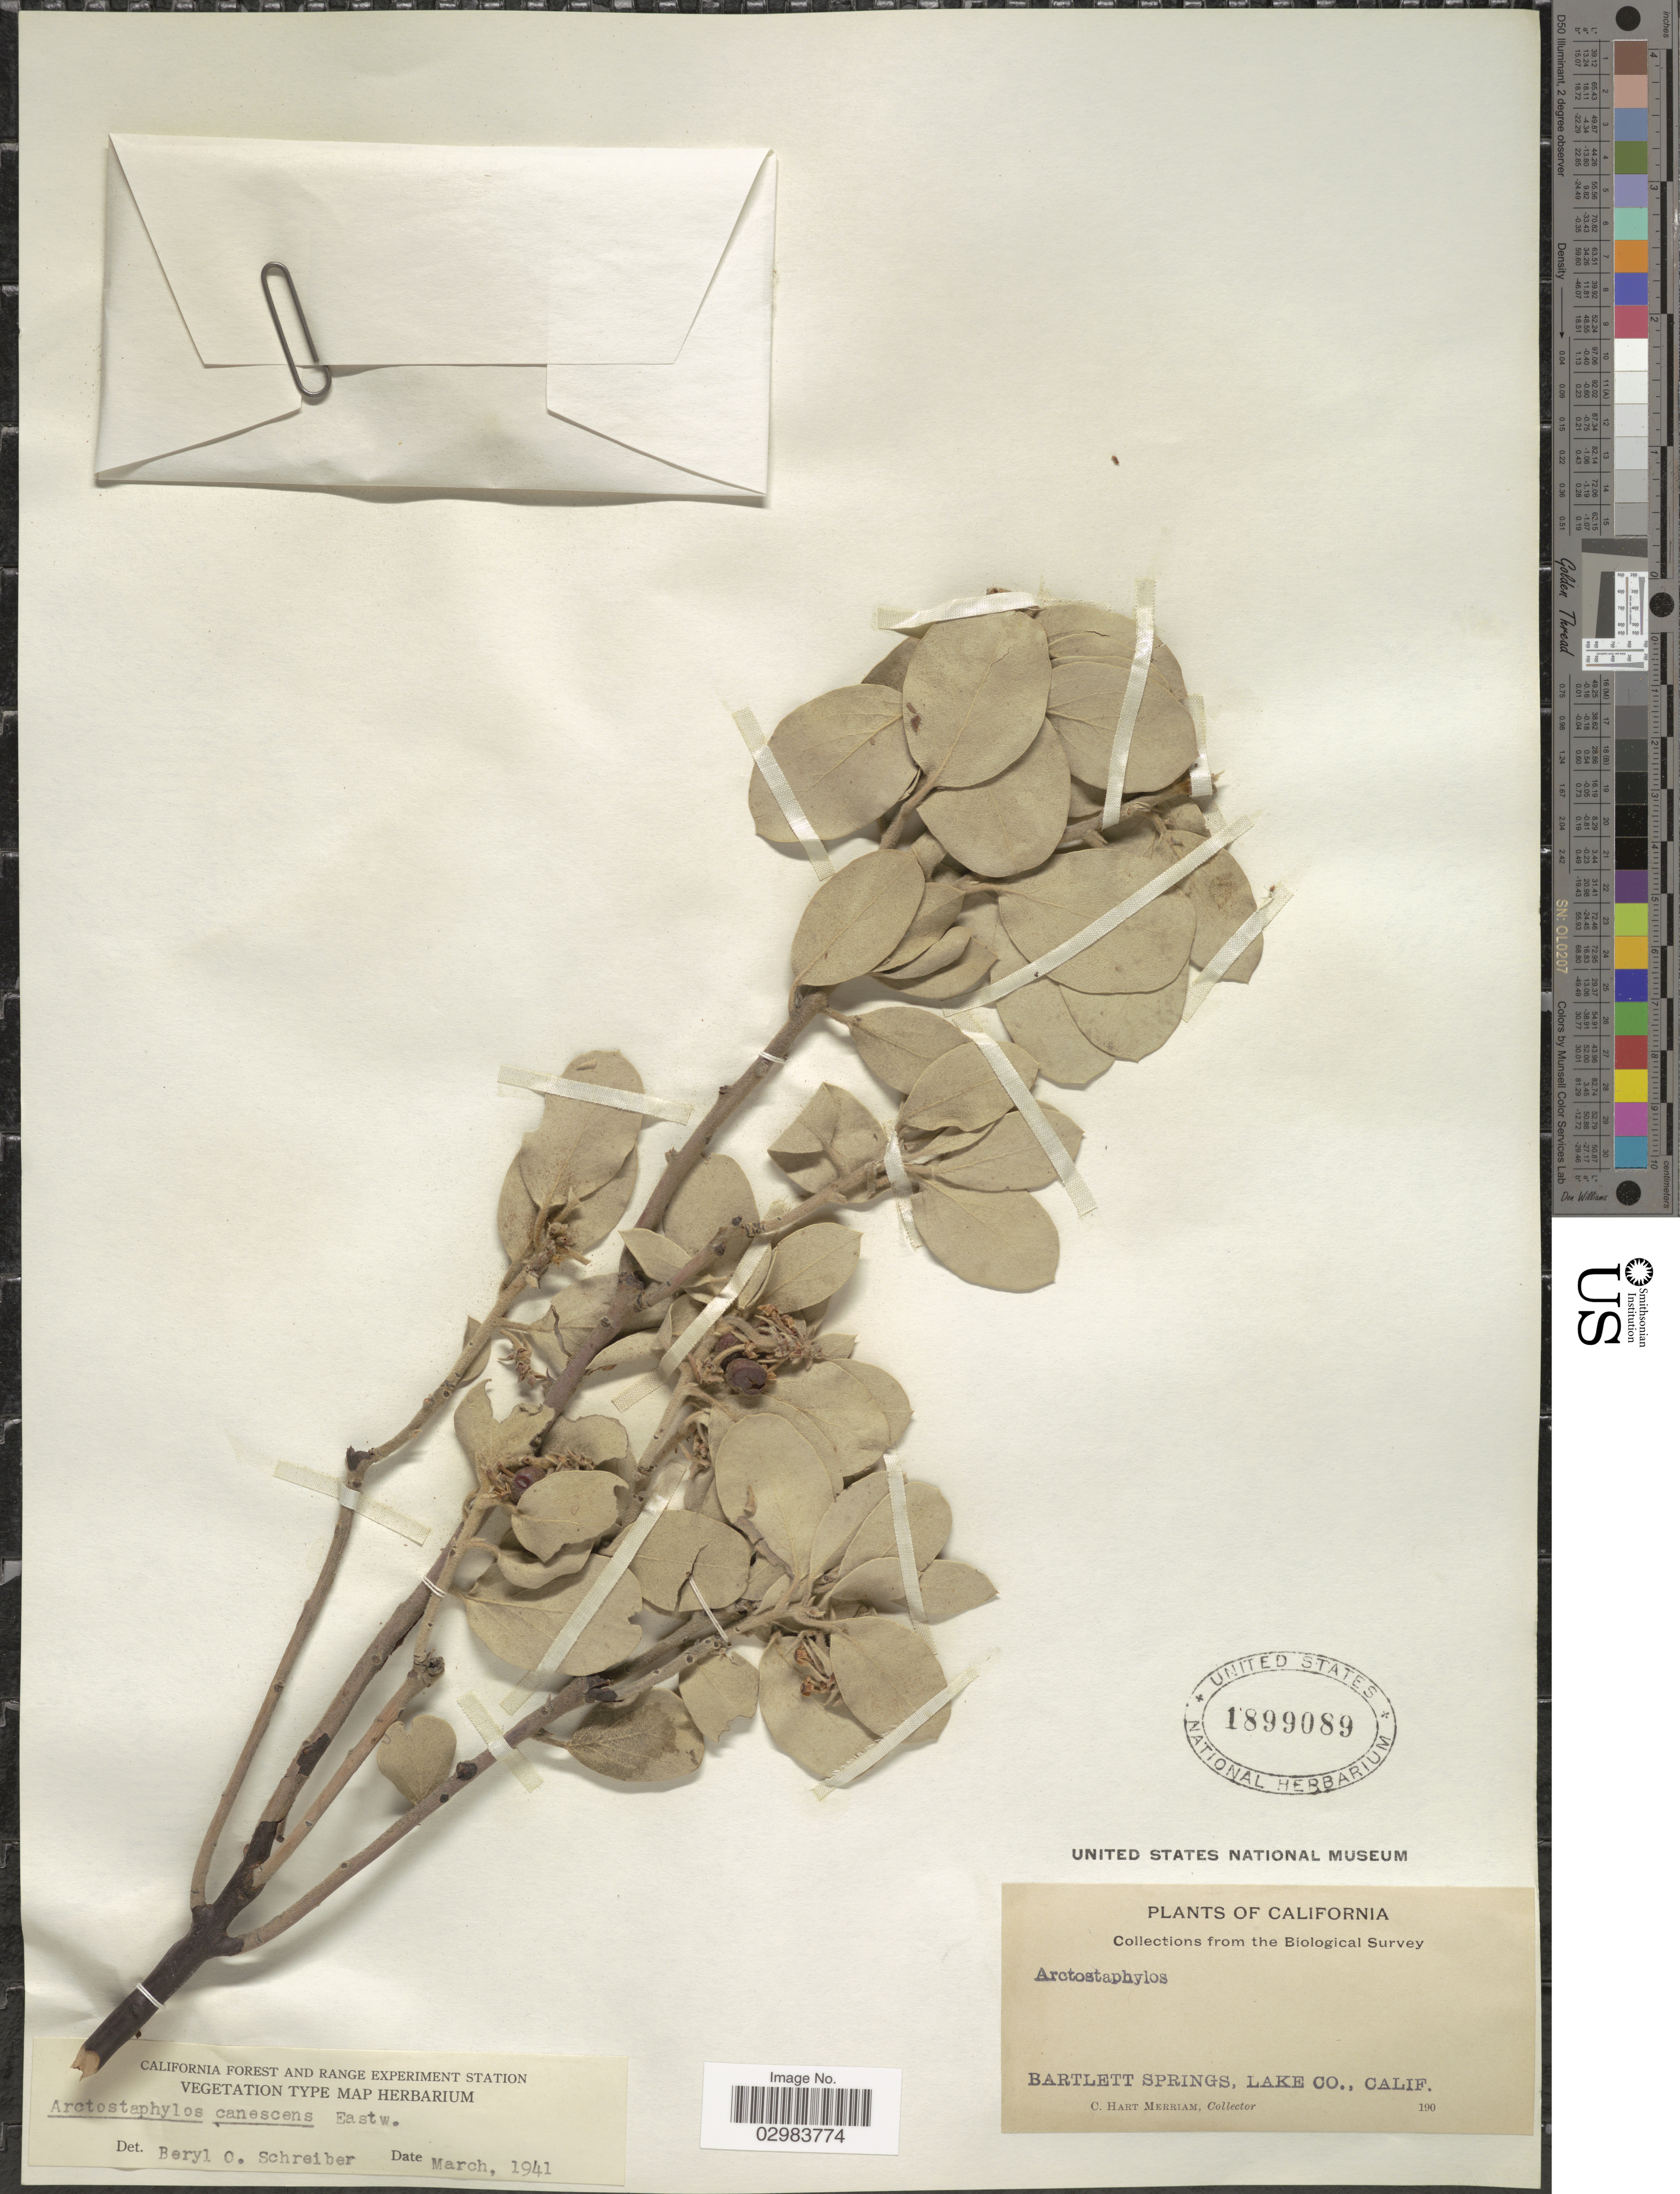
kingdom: Plantae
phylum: Tracheophyta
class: Magnoliopsida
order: Ericales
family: Ericaceae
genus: Arctostaphylos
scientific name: Arctostaphylos canescens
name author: Eastw.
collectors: C. Merriam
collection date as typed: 190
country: United States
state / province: California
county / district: Lake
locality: Bartlett Springs, Lake Co.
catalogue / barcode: US 1899089